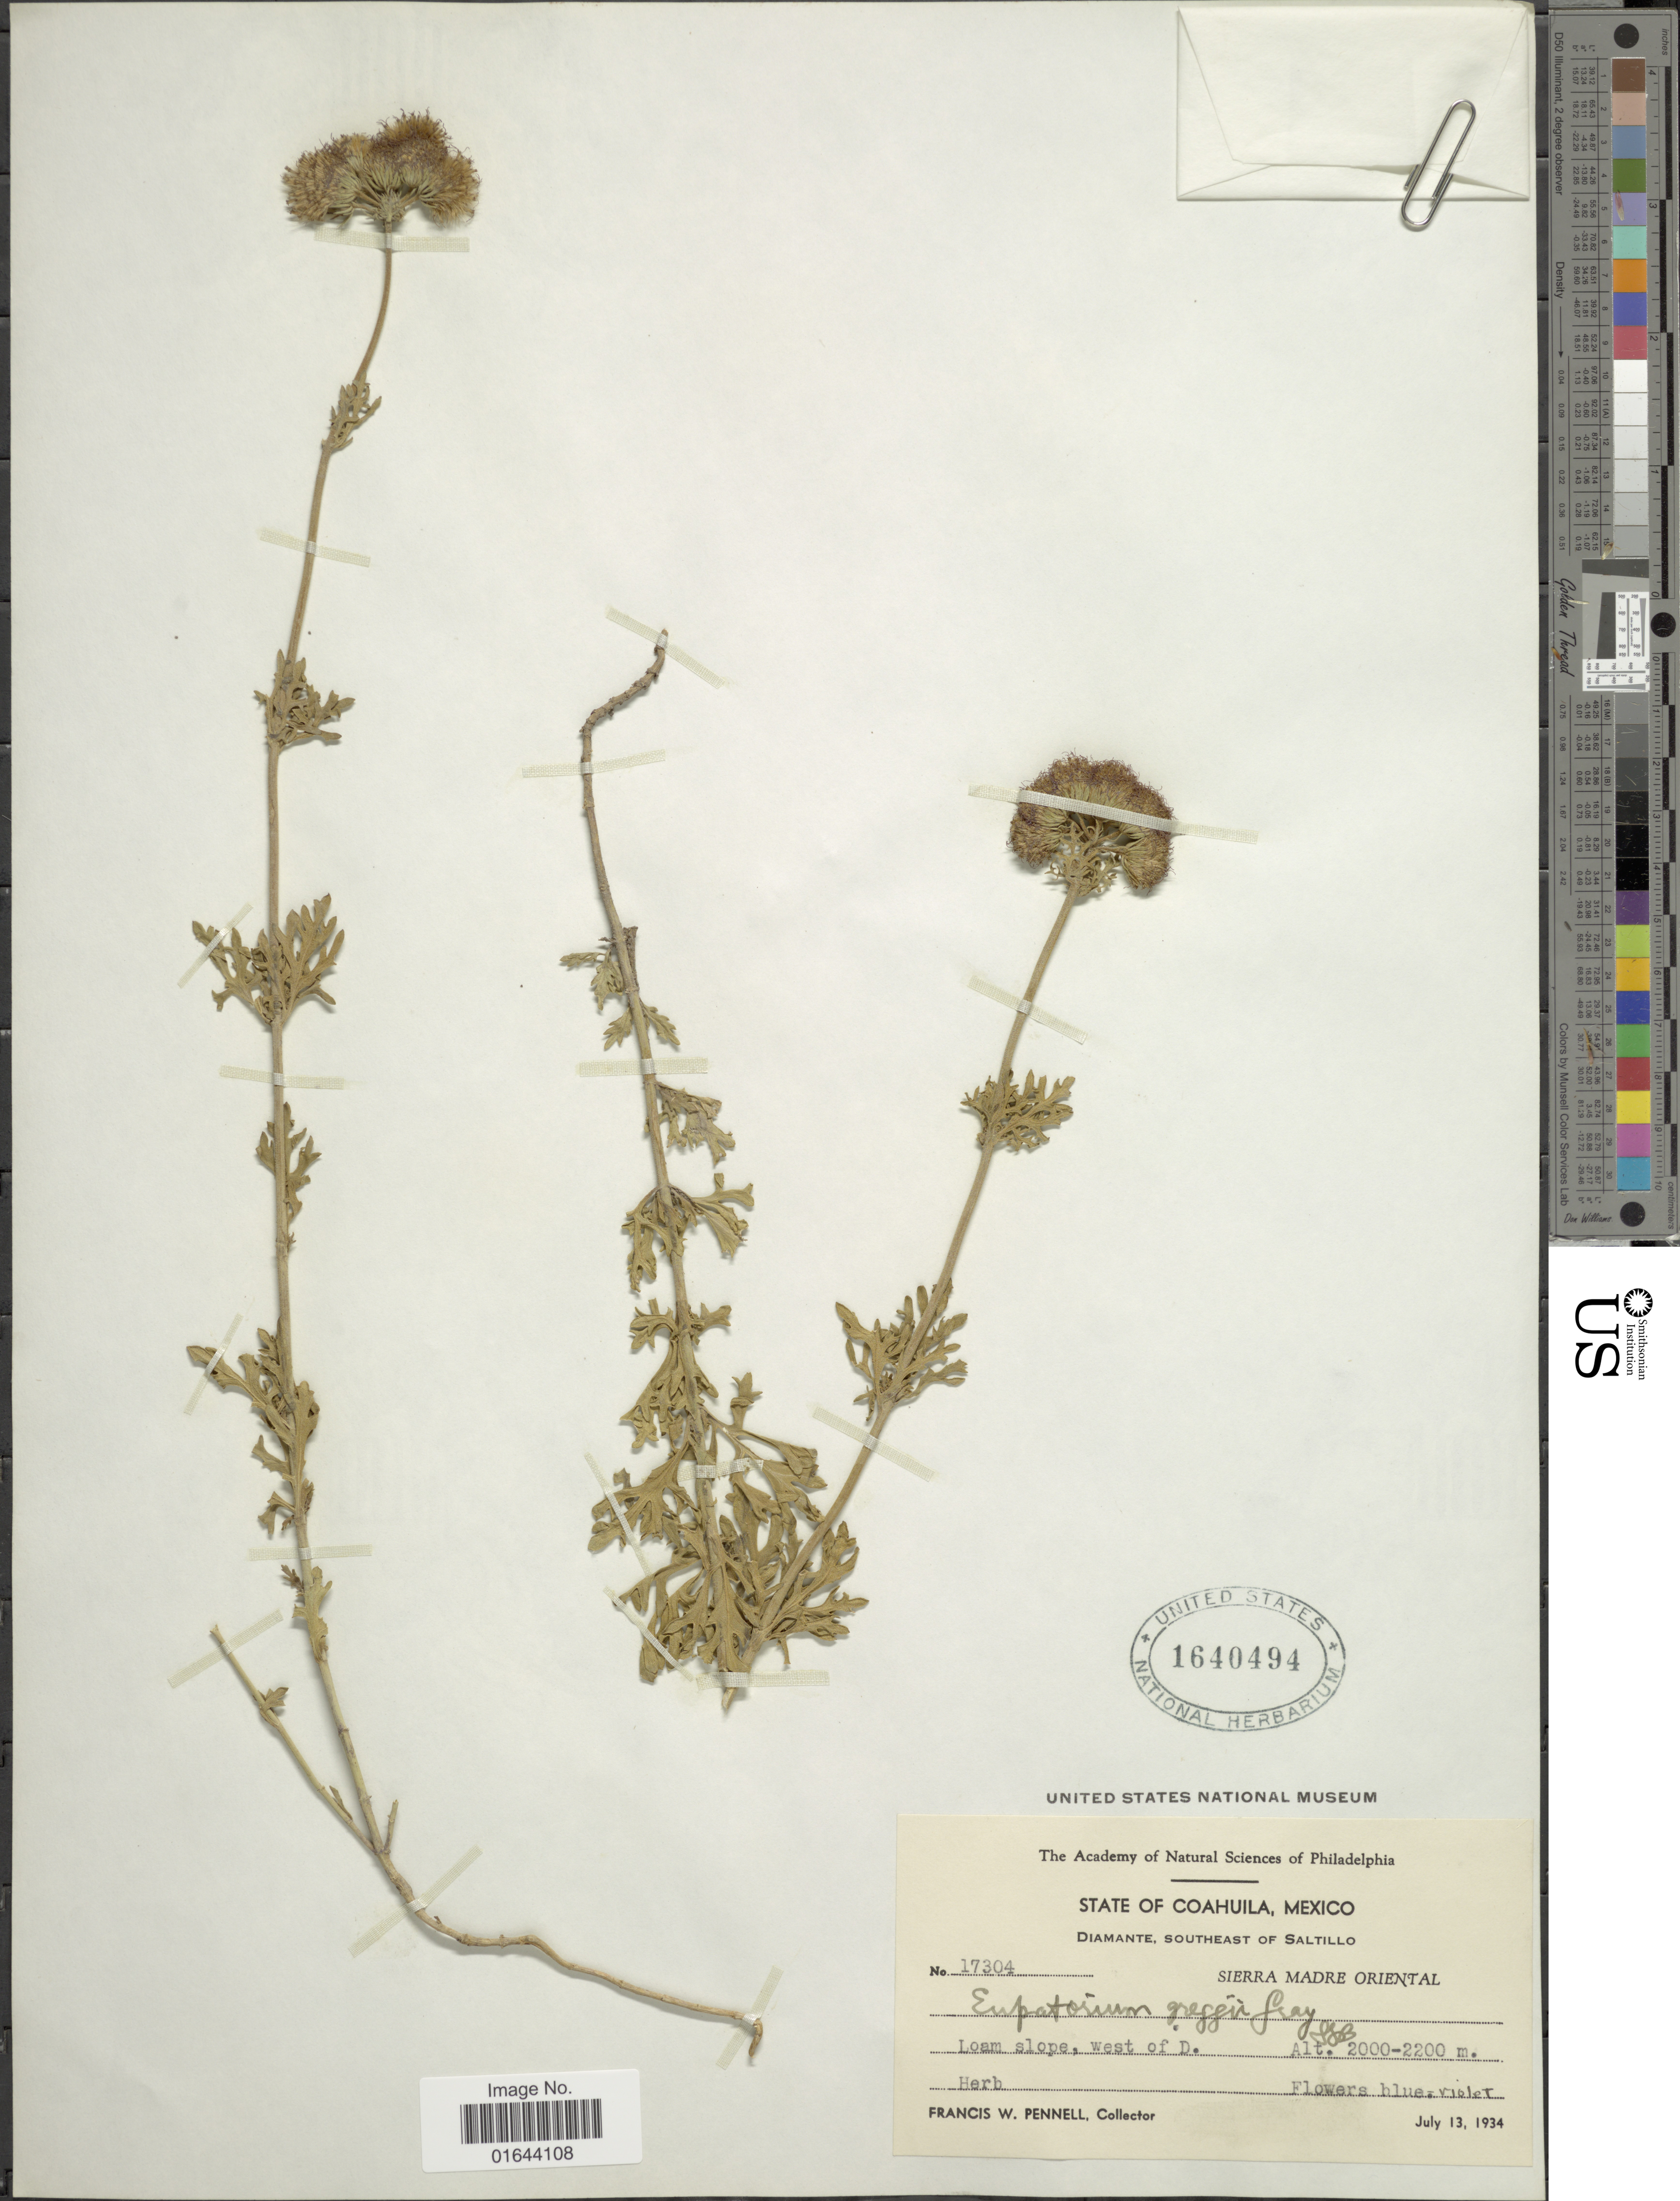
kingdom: Plantae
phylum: Tracheophyta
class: Magnoliopsida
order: Asterales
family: Asteraceae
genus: Conoclinium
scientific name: Conoclinium greggii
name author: (A. Gray) Small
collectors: F. W. Pennell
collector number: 17304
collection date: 1934-07-13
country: Mexico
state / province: Coahuila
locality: State of Coahula, Mexico, Diamante, Southeast of Saltillo. Sierra Madre Oriental.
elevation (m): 2000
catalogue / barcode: US 1640494